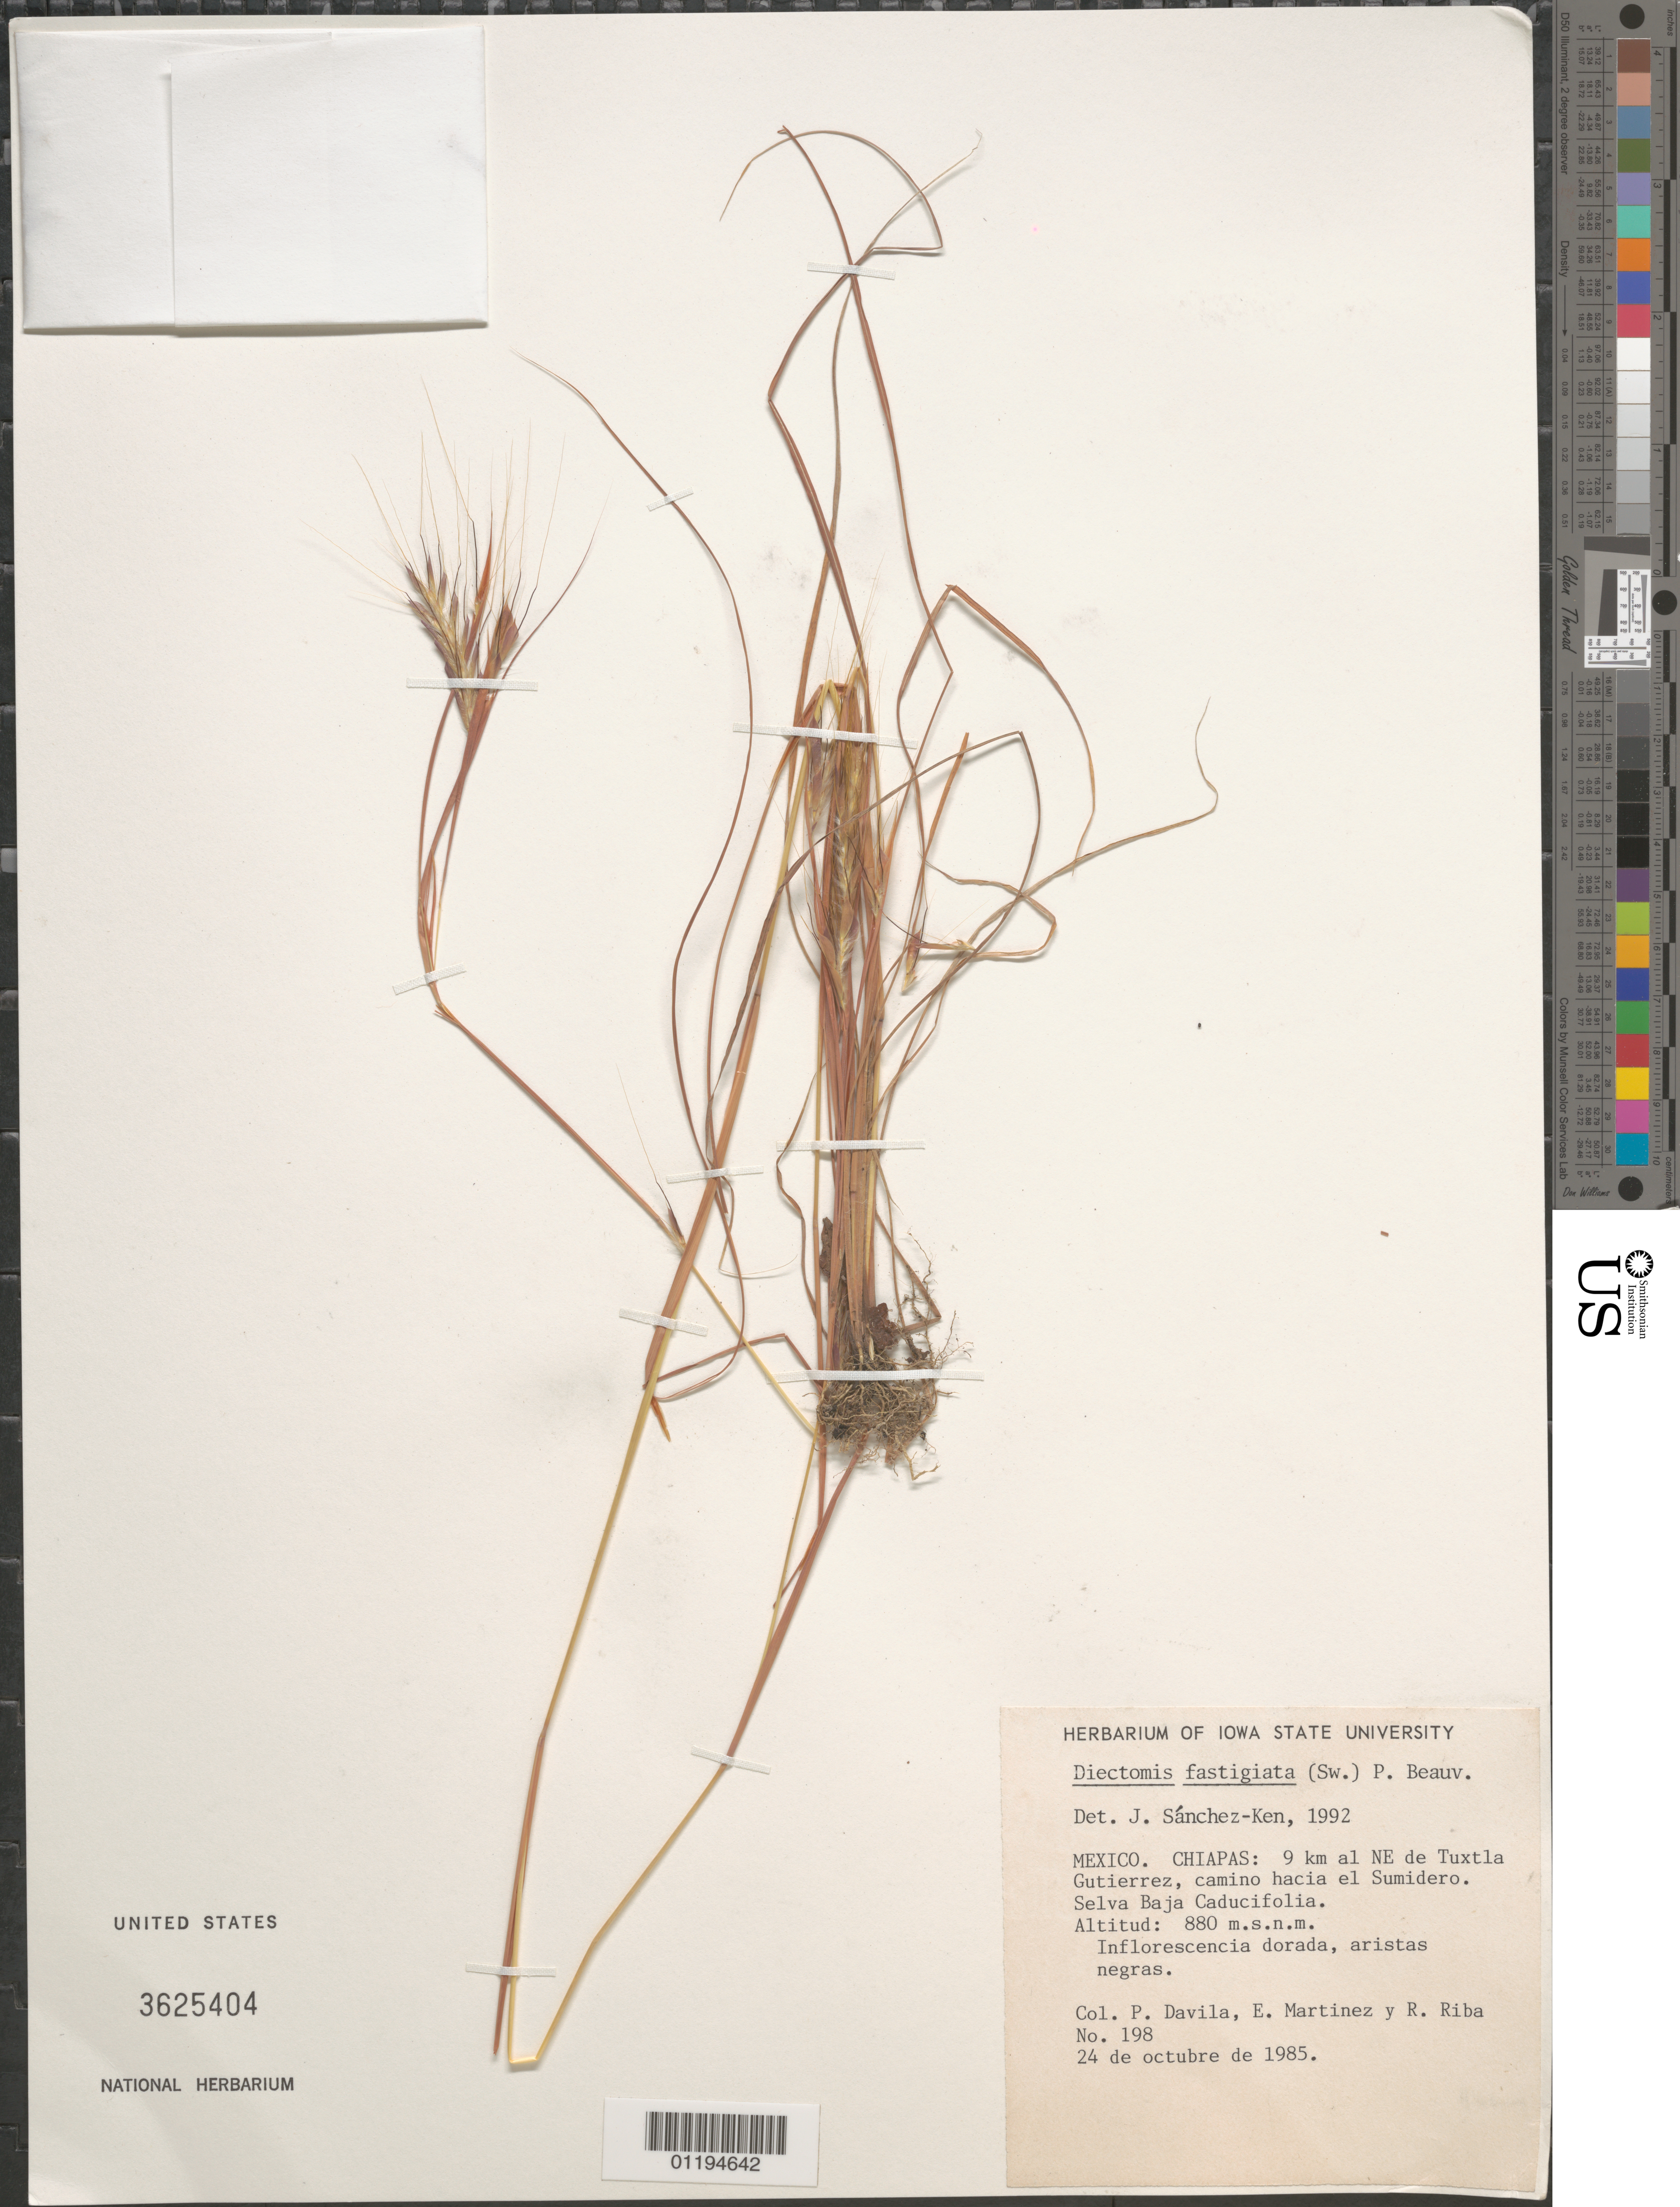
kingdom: Plantae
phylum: Tracheophyta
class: Liliopsida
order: Poales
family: Poaceae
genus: Diectomis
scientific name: Diectomis fastigiata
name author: (Sw.) P. Beauv.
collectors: P. Dávila, E. Martínez & R. Riba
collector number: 198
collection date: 1985-10-24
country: Mexico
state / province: Chiapas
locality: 9km. NE of Tuxtla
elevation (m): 880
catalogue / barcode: US 3625404